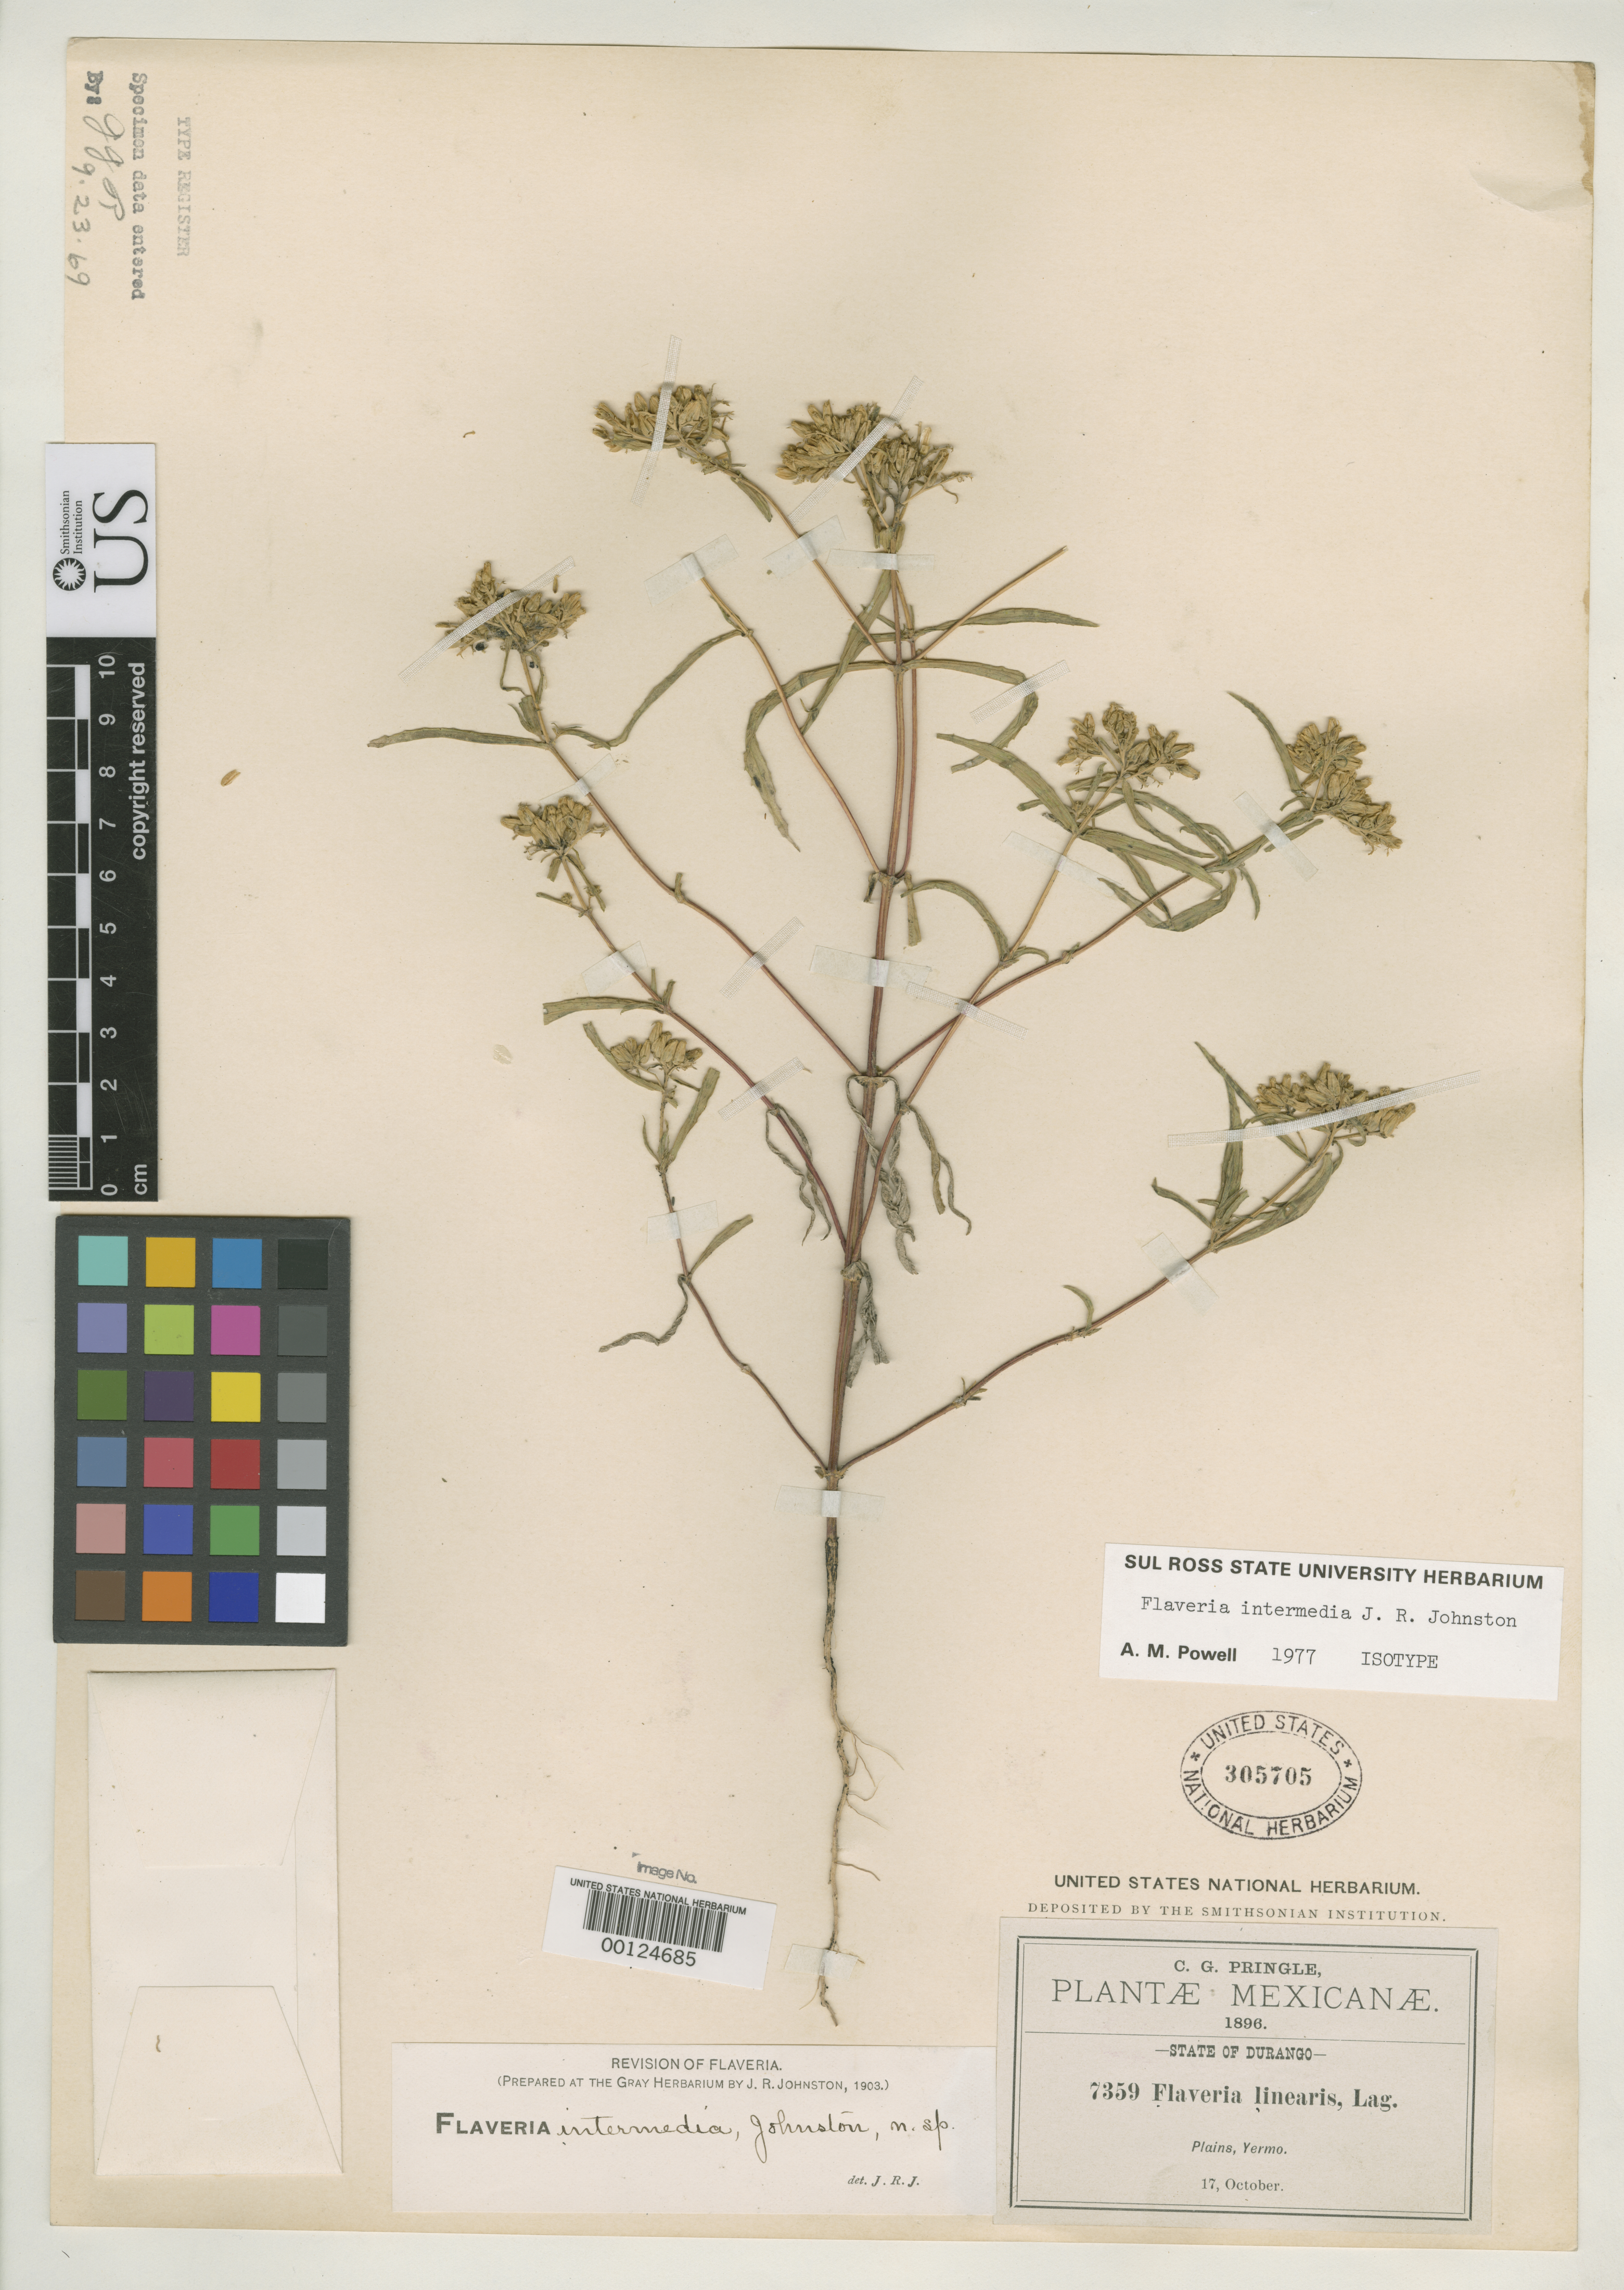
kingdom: Plantae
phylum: Tracheophyta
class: Magnoliopsida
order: Asterales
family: Asteraceae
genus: Flaveria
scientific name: Flaveria intermedia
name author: J.R. Johnst.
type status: Type Collection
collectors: C. G. Pringle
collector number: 7359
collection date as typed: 17 Oct 1896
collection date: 1896-10-17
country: Mexico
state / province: Durango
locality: Yermo.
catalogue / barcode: US 305705